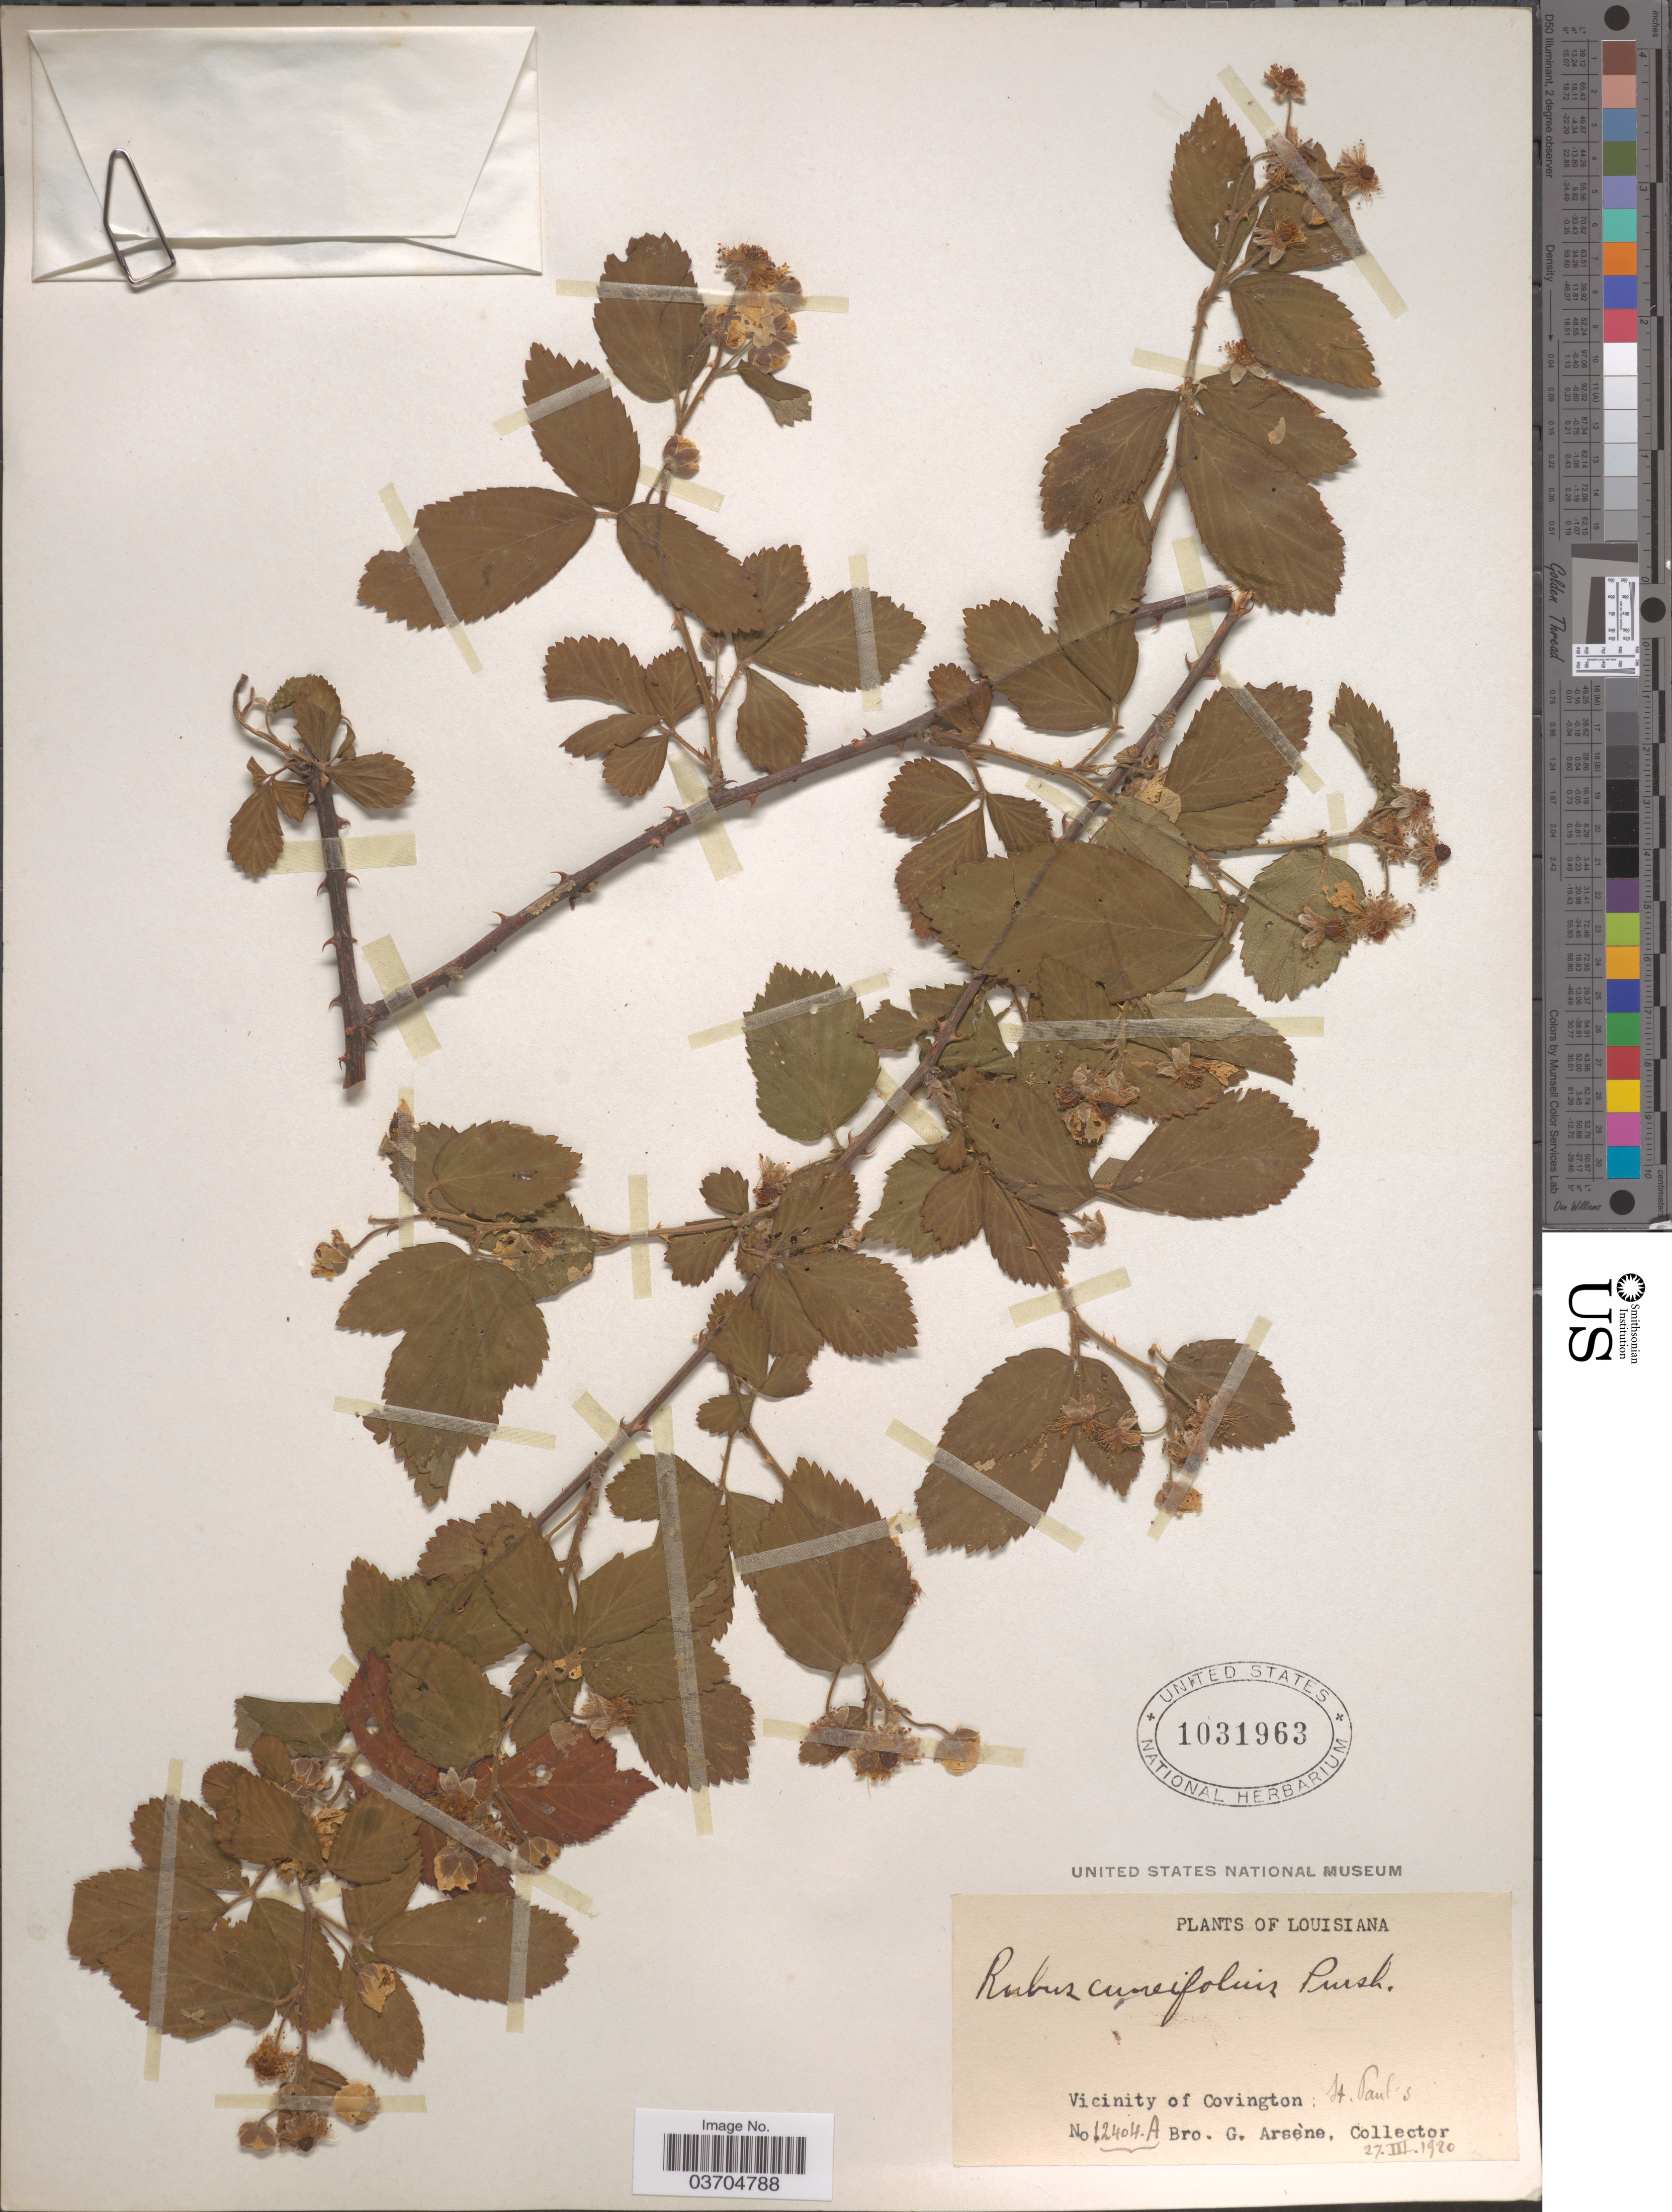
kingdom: Plantae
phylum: Tracheophyta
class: Magnoliopsida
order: Rosales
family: Rosaceae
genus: Rubus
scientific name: Rubus cuneifolius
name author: Pursh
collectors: Bro. G. Arsène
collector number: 12404A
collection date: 1920-03-27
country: United States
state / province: Louisiana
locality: Vicinity of Covington. St. Paul's.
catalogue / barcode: US 1031963